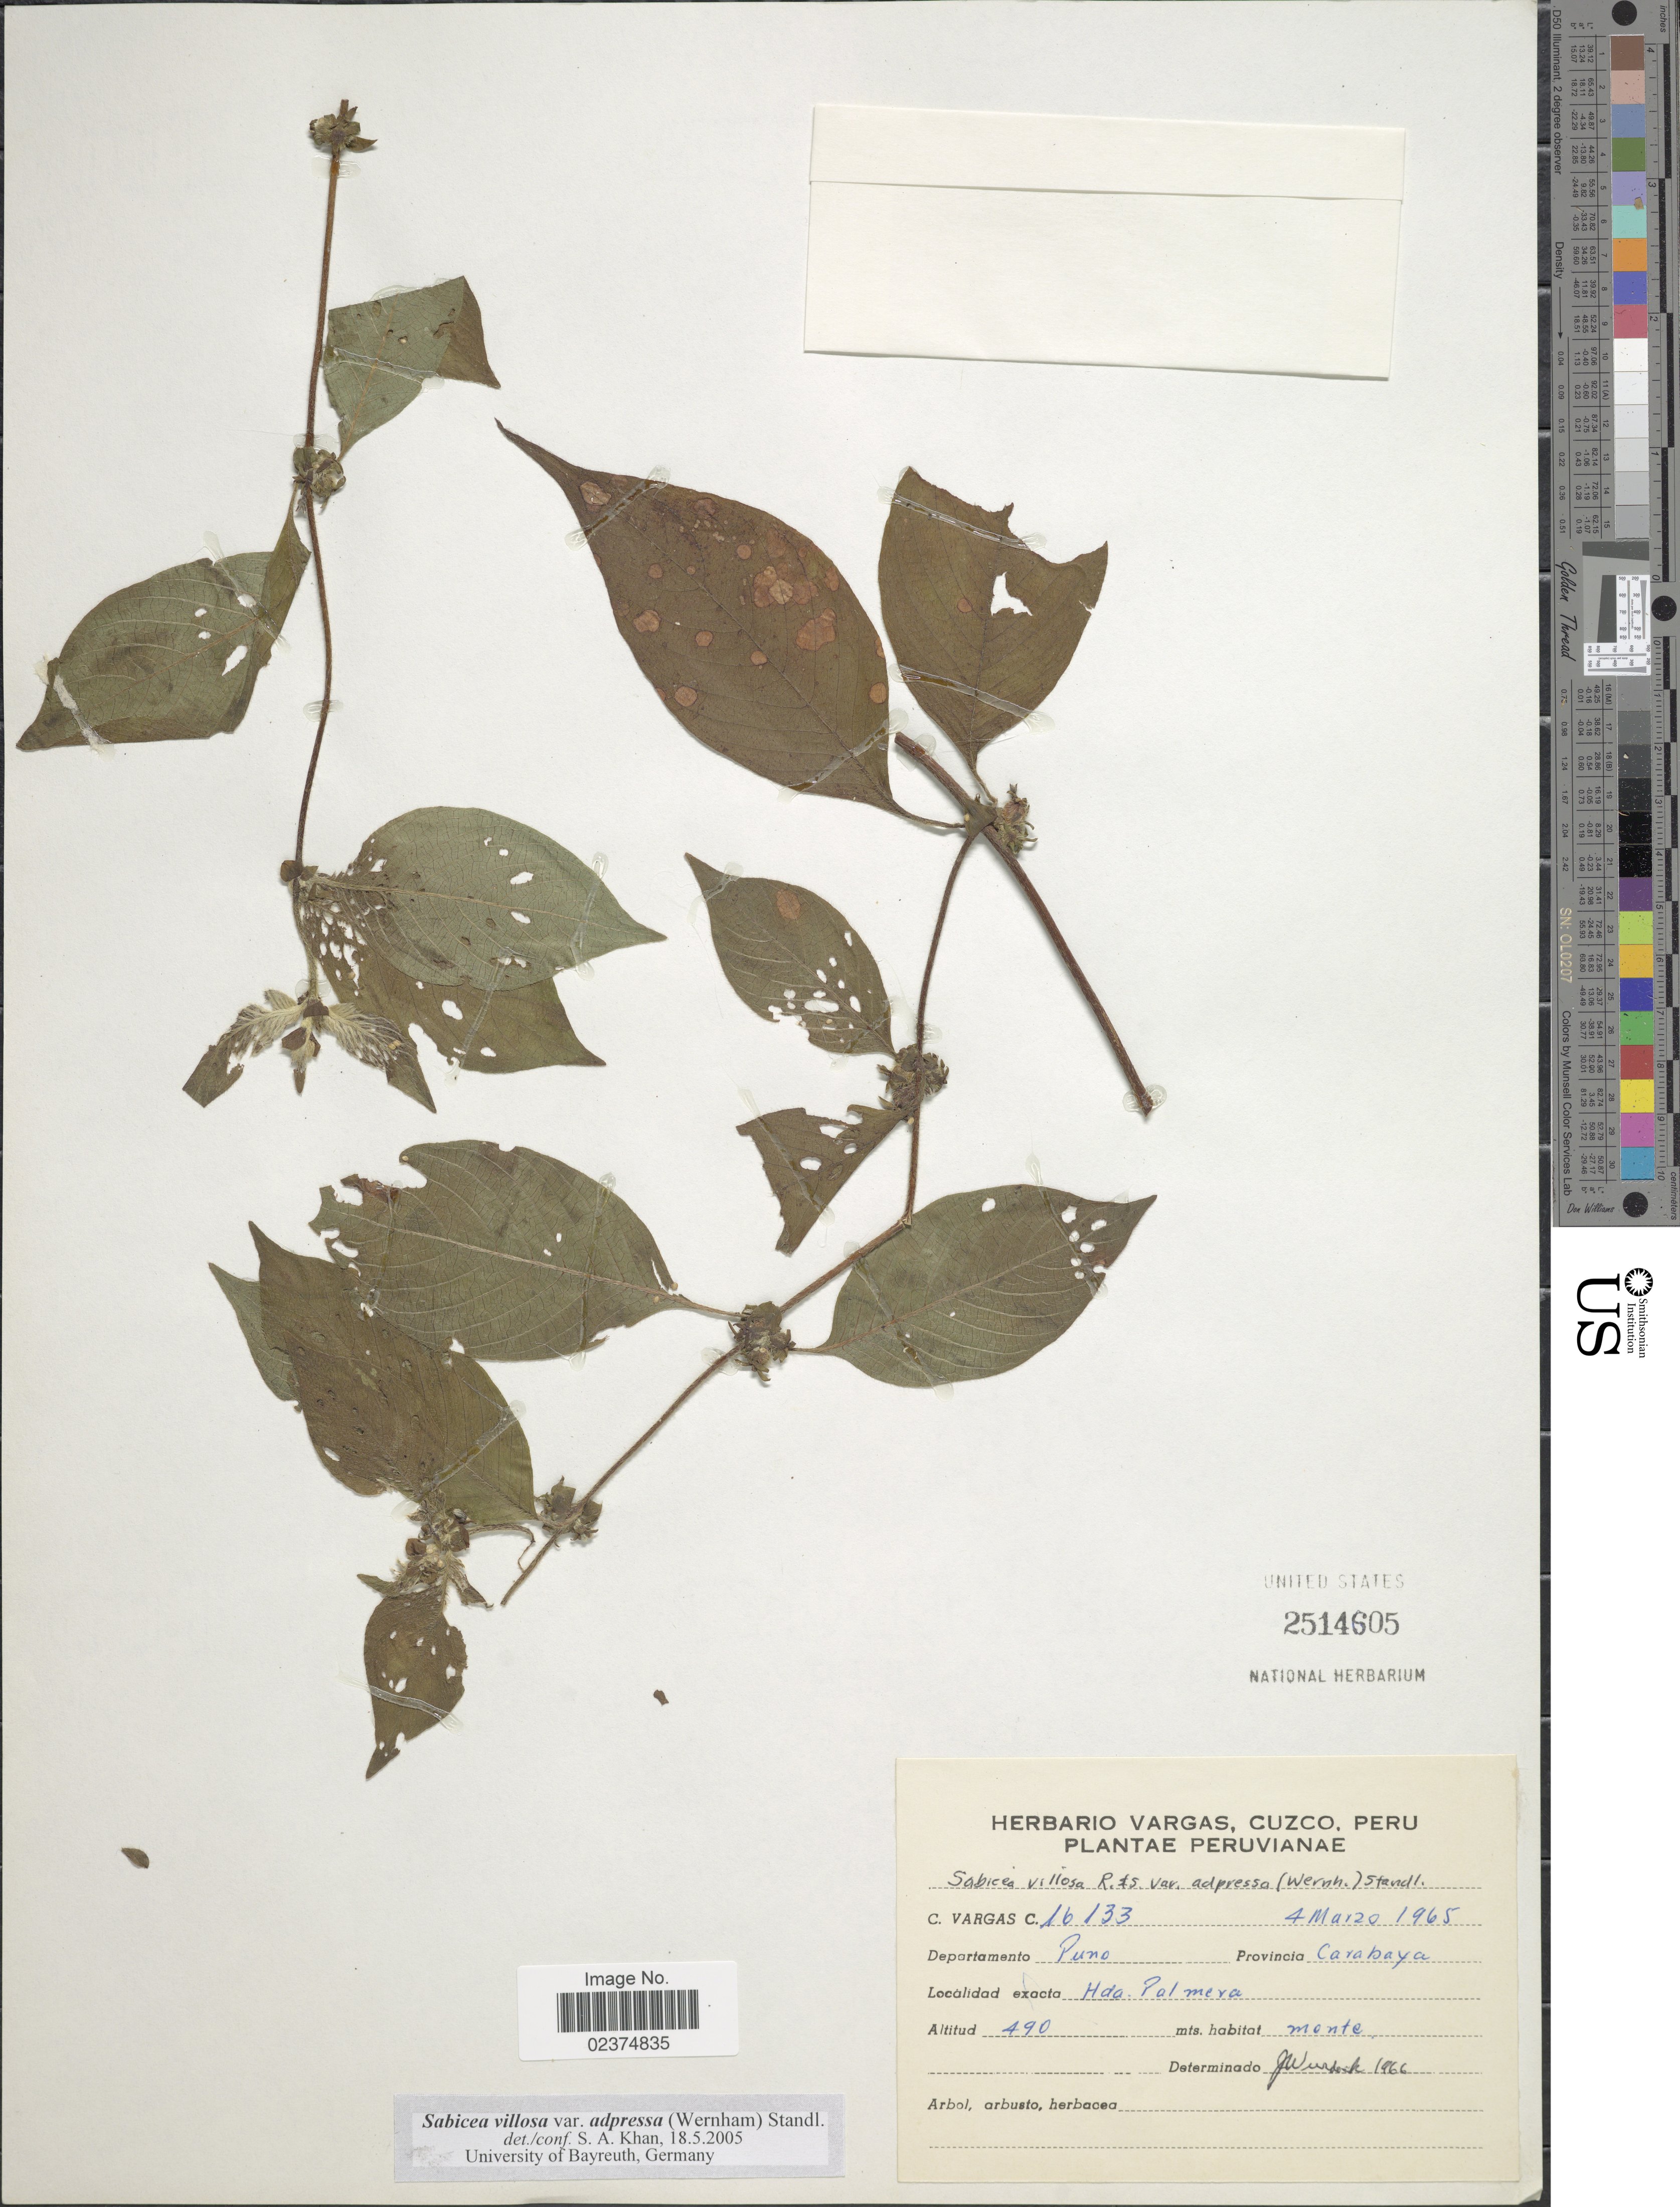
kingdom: Plantae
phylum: Tracheophyta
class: Magnoliopsida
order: Gentianales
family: Rubiaceae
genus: Sabicea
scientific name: Sabicea villosa var. adpressa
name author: (Wernham) Standl.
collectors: C. Vargas Calderón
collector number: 16133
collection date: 1965-03-04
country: Peru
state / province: Puno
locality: Departamento Puno, Provincia Carabaya, Hda. Palmera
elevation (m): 490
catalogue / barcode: US 2514605